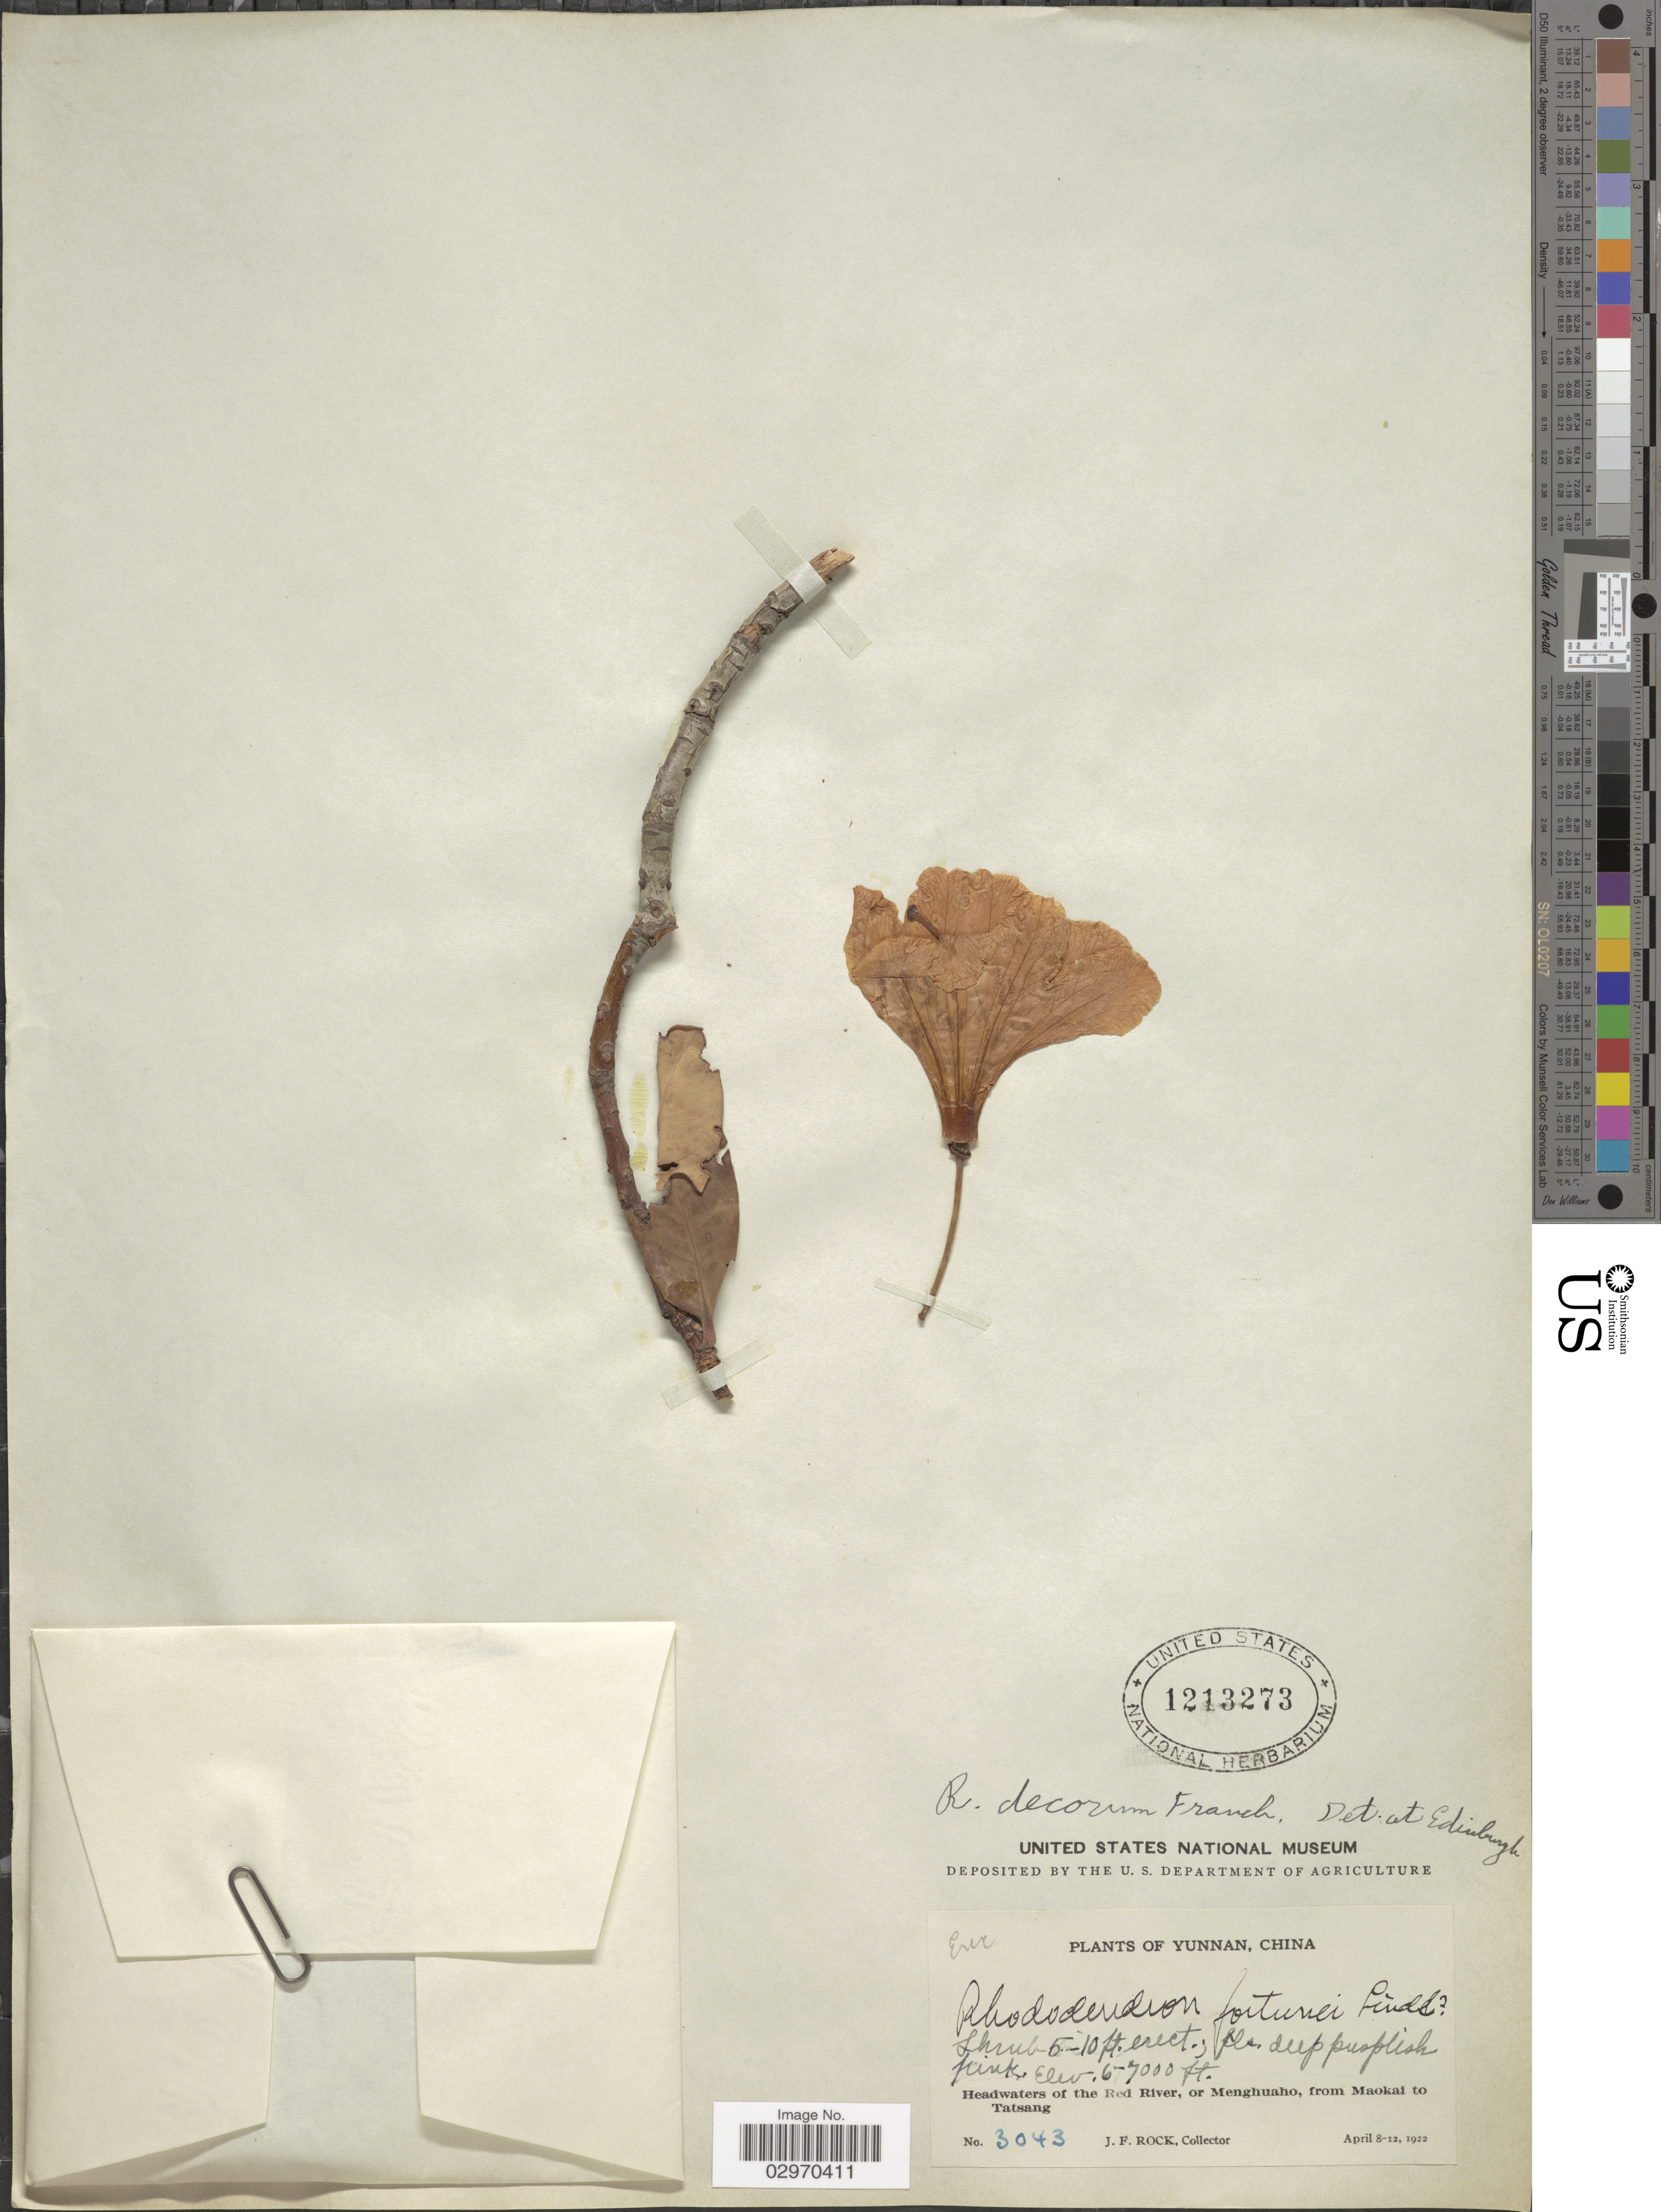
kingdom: Plantae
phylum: Tracheophyta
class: Magnoliopsida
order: Ericales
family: Ericaceae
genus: Rhododendron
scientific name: Rhododendron decorum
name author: Franch.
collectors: J. Rock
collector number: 3043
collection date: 1922-04-08/1922-04-12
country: China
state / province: Yunnan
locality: Headwaters of the Red River, or Menghuaho, from Maokai to Tatsang.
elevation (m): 1829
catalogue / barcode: US 1213273